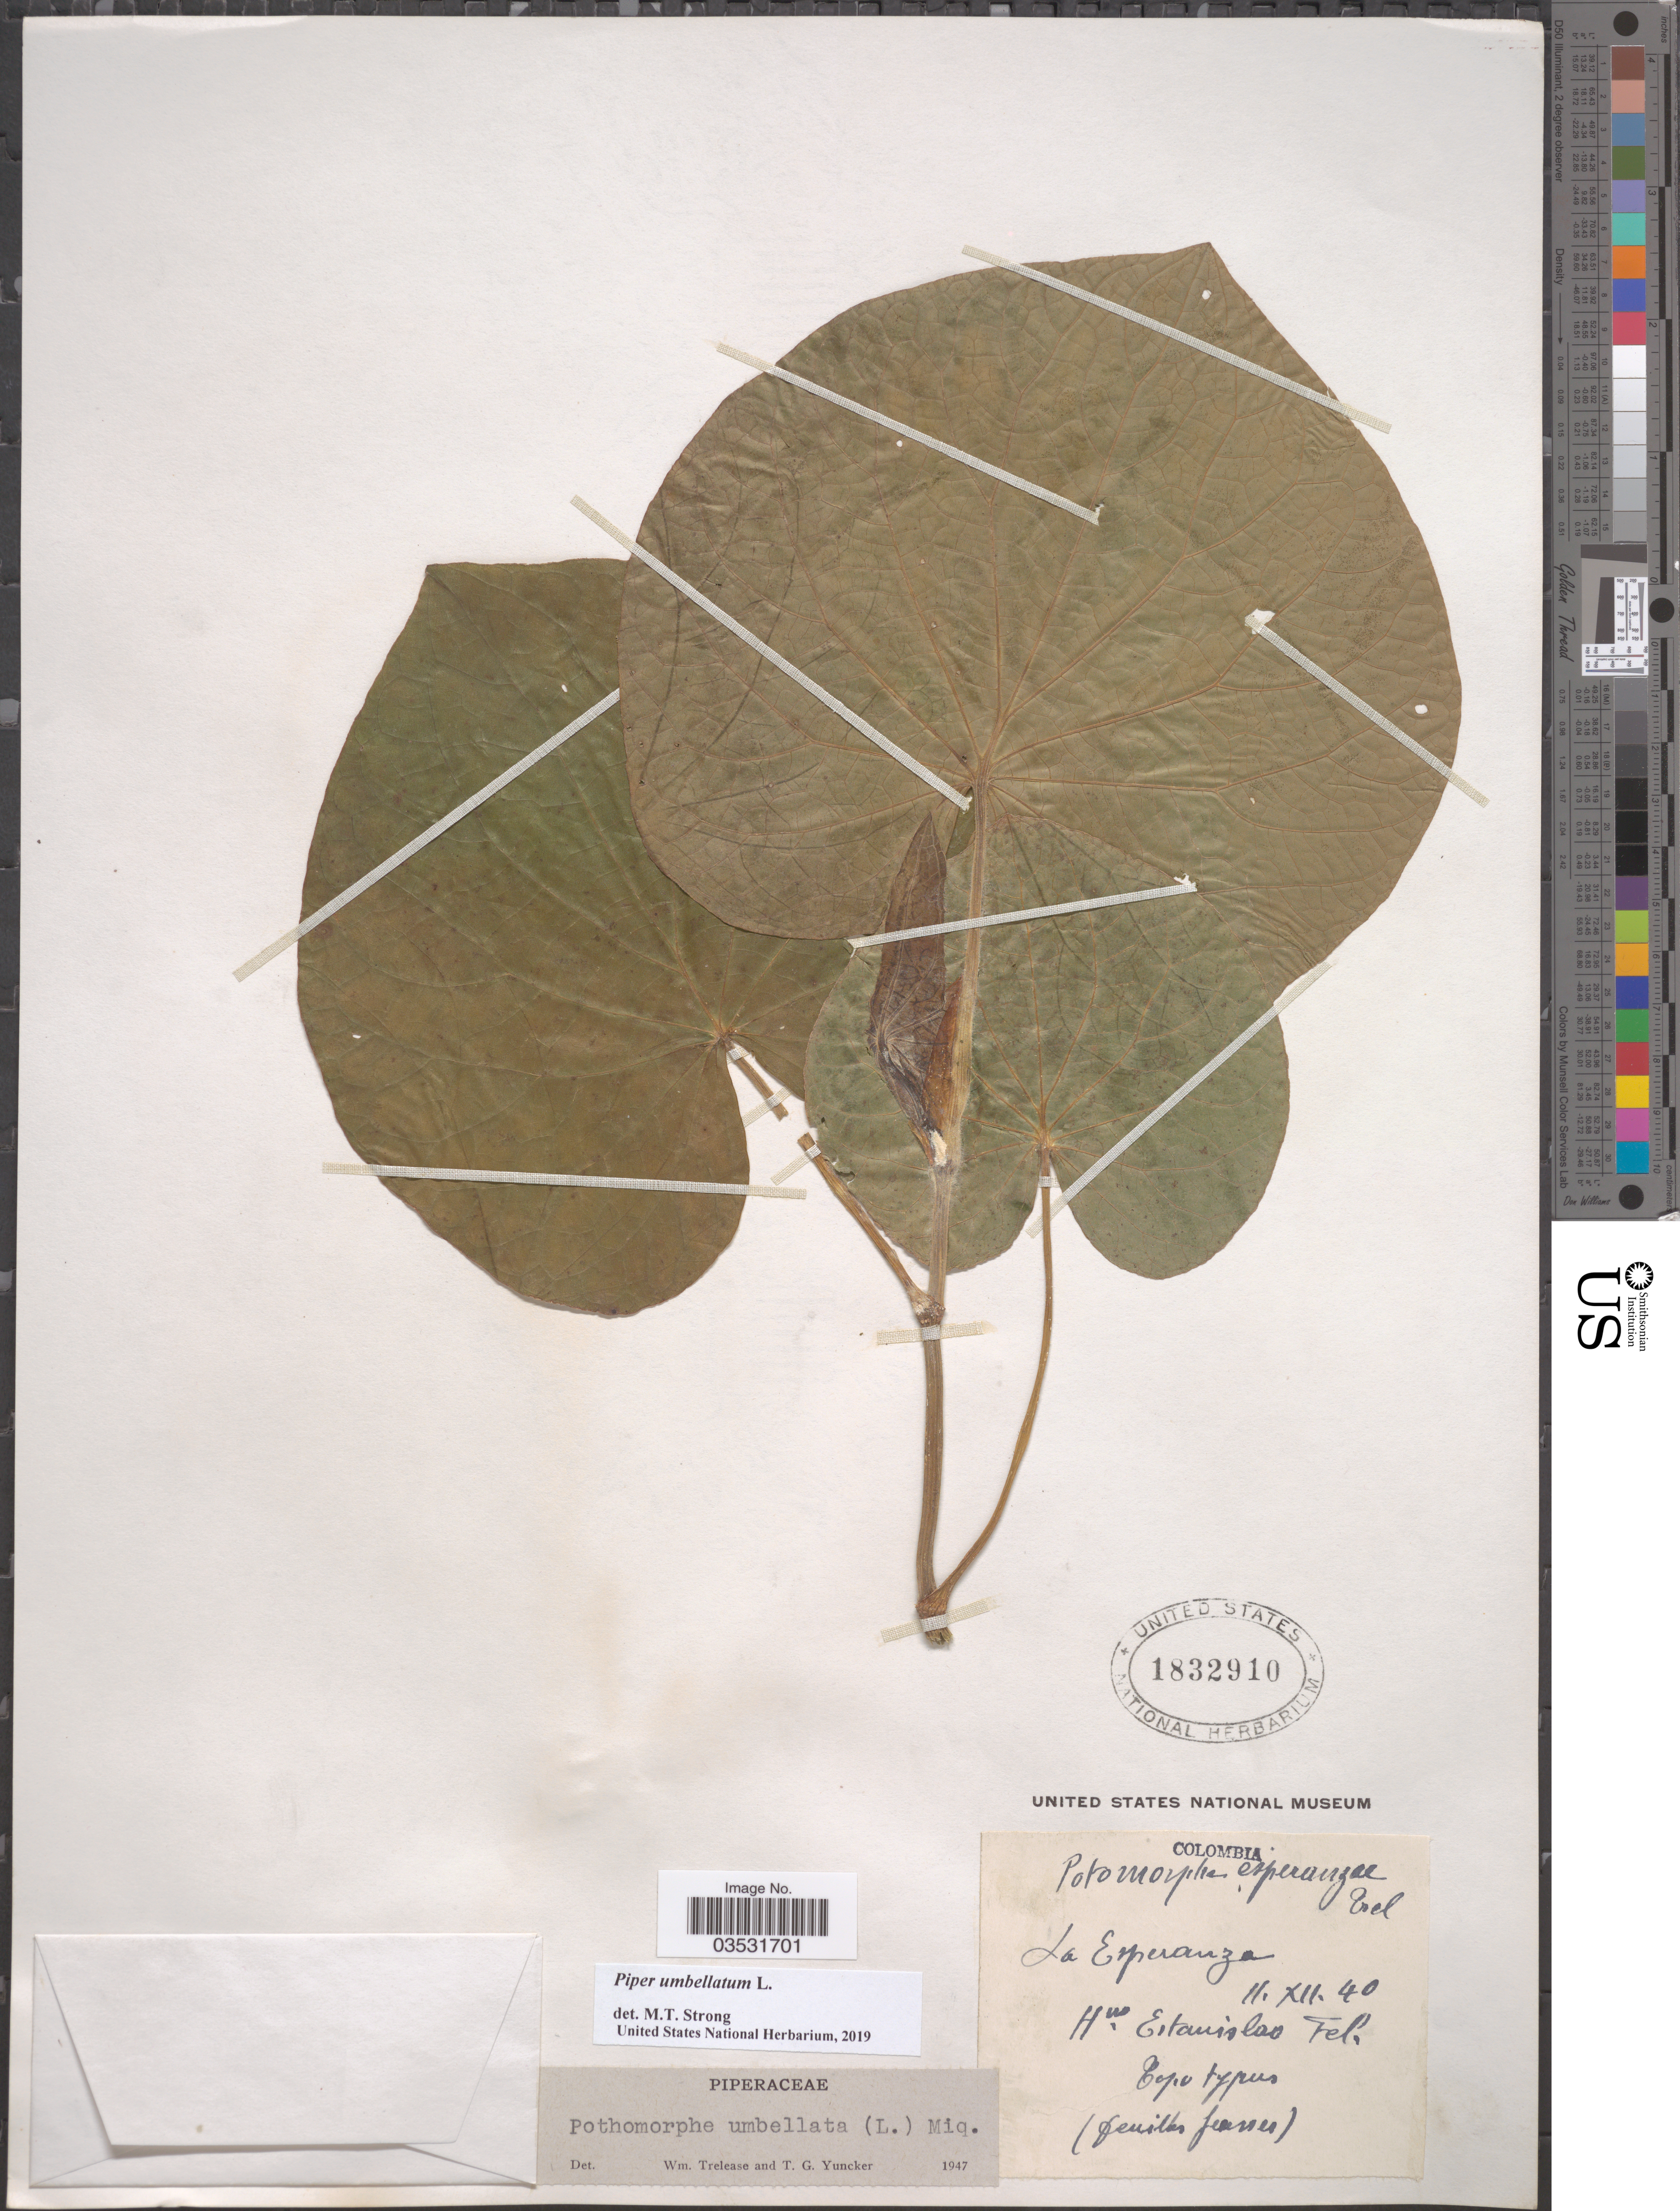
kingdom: Plantae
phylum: Tracheophyta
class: Magnoliopsida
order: Piperales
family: Piperaceae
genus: Piper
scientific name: Piper umbellatum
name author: L.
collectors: Hno. Estanislao Fel.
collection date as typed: Transcribed d/m/y: 11/12/40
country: Colombia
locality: La Esperanza.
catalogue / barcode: US 1832910